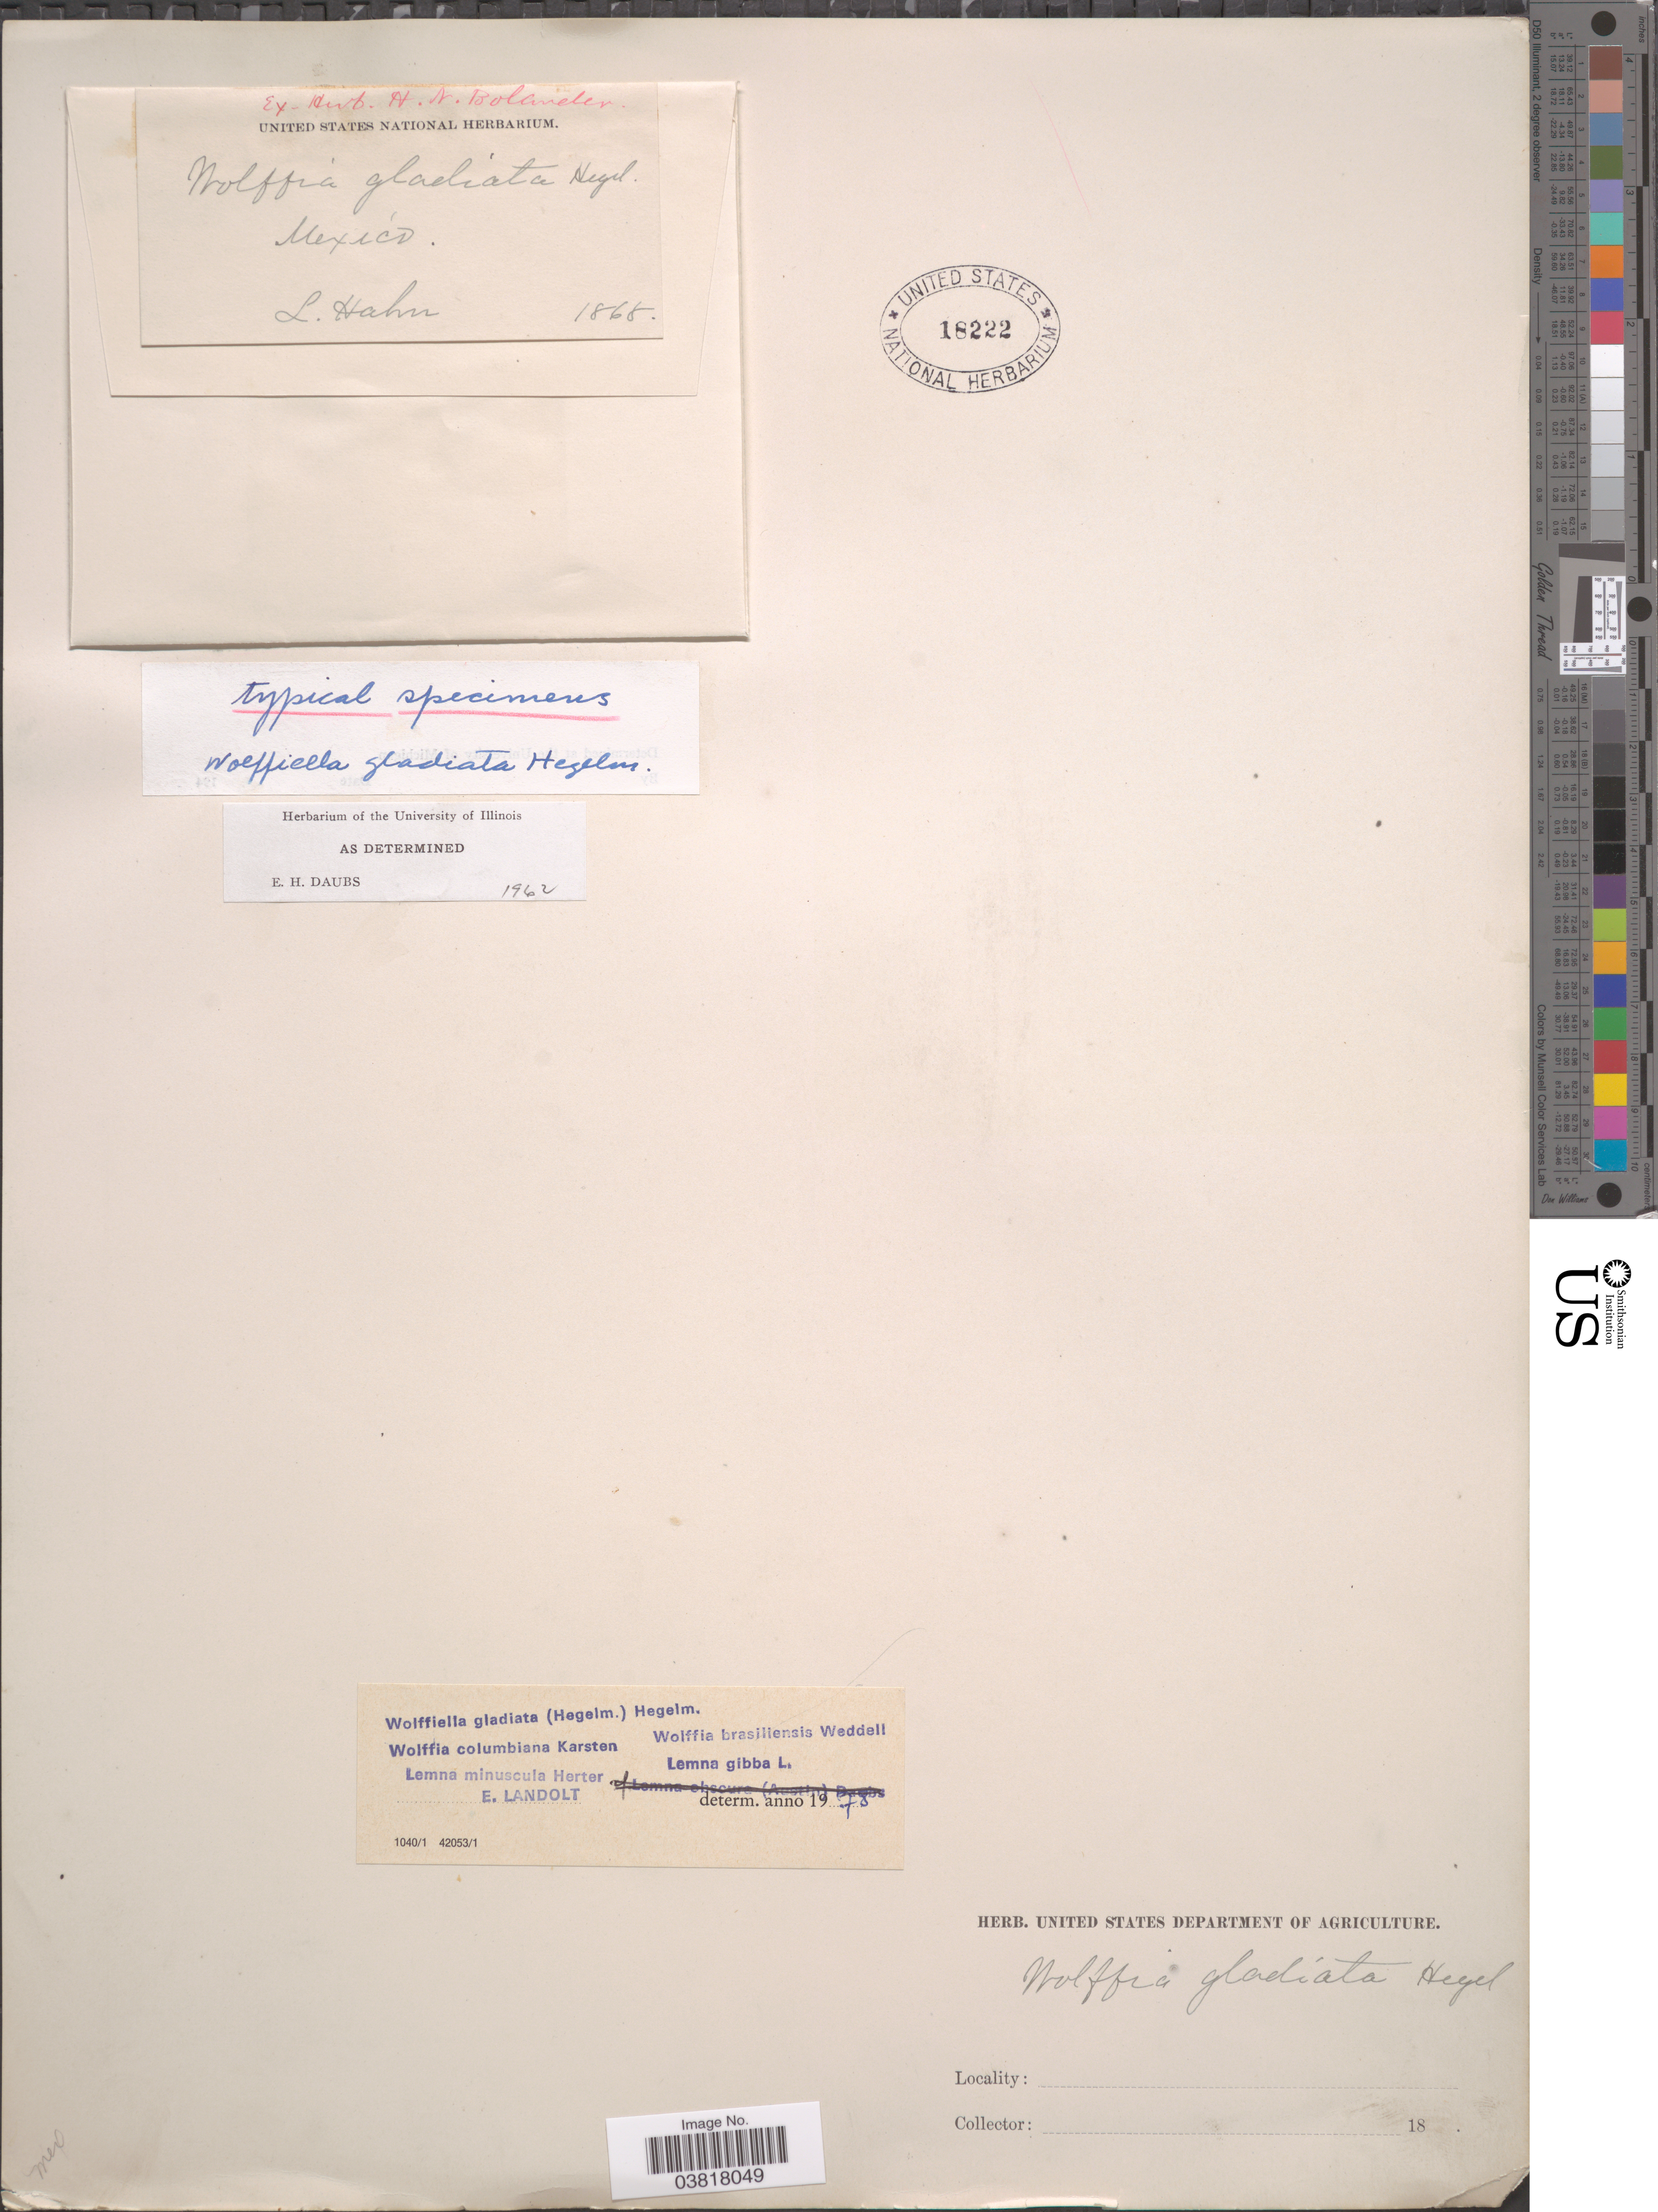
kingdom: Plantae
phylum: Tracheophyta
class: Liliopsida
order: Alismatales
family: Araceae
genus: Wolffiella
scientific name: Wolffiella gladiata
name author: (Hegelm.) Hegelm.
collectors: L. Hahn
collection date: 1868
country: Mexico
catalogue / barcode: US 18222